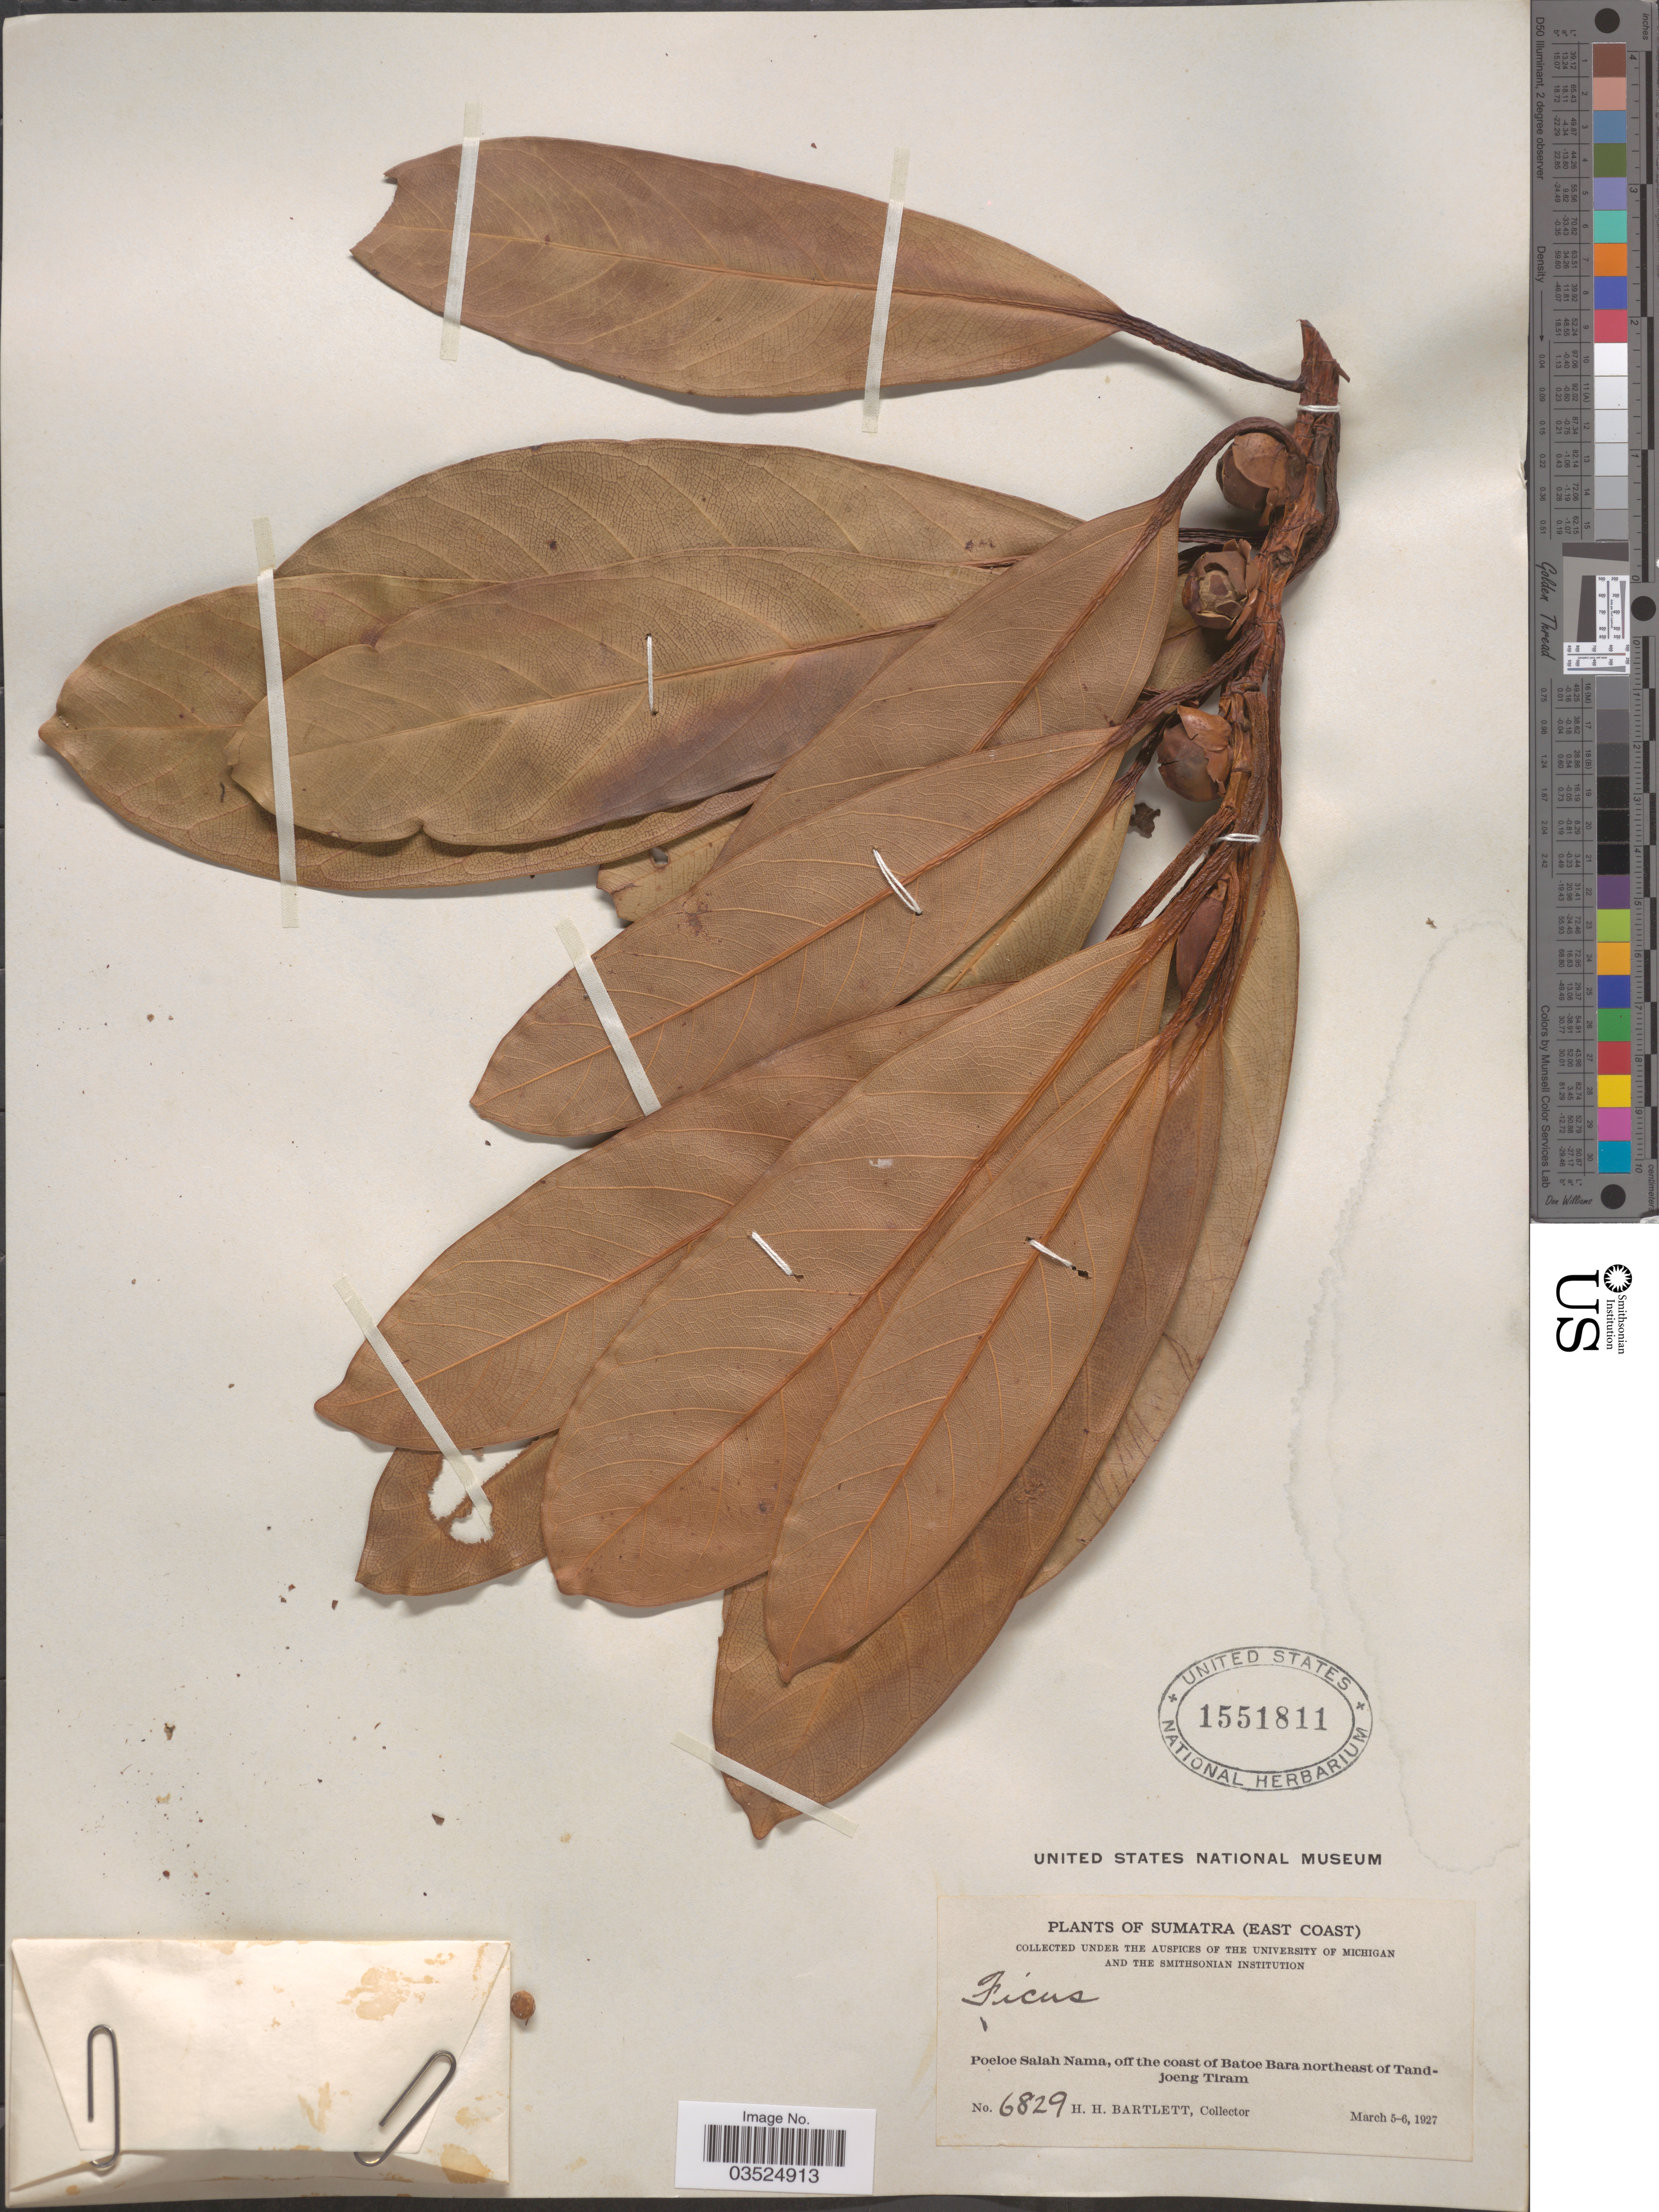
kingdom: Plantae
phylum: Tracheophyta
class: Magnoliopsida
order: Rosales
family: Moraceae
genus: Ficus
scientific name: Ficus sp.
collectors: H. H. Bartlett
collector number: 6829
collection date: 1927-03-05/1927-03-06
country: Indonesia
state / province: Sumatra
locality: Sumatra (East Coast). Poeloe Salah Nama, off the coast of Batoe Bara northeast of Tandjoeng Tiram.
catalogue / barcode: US 1551811